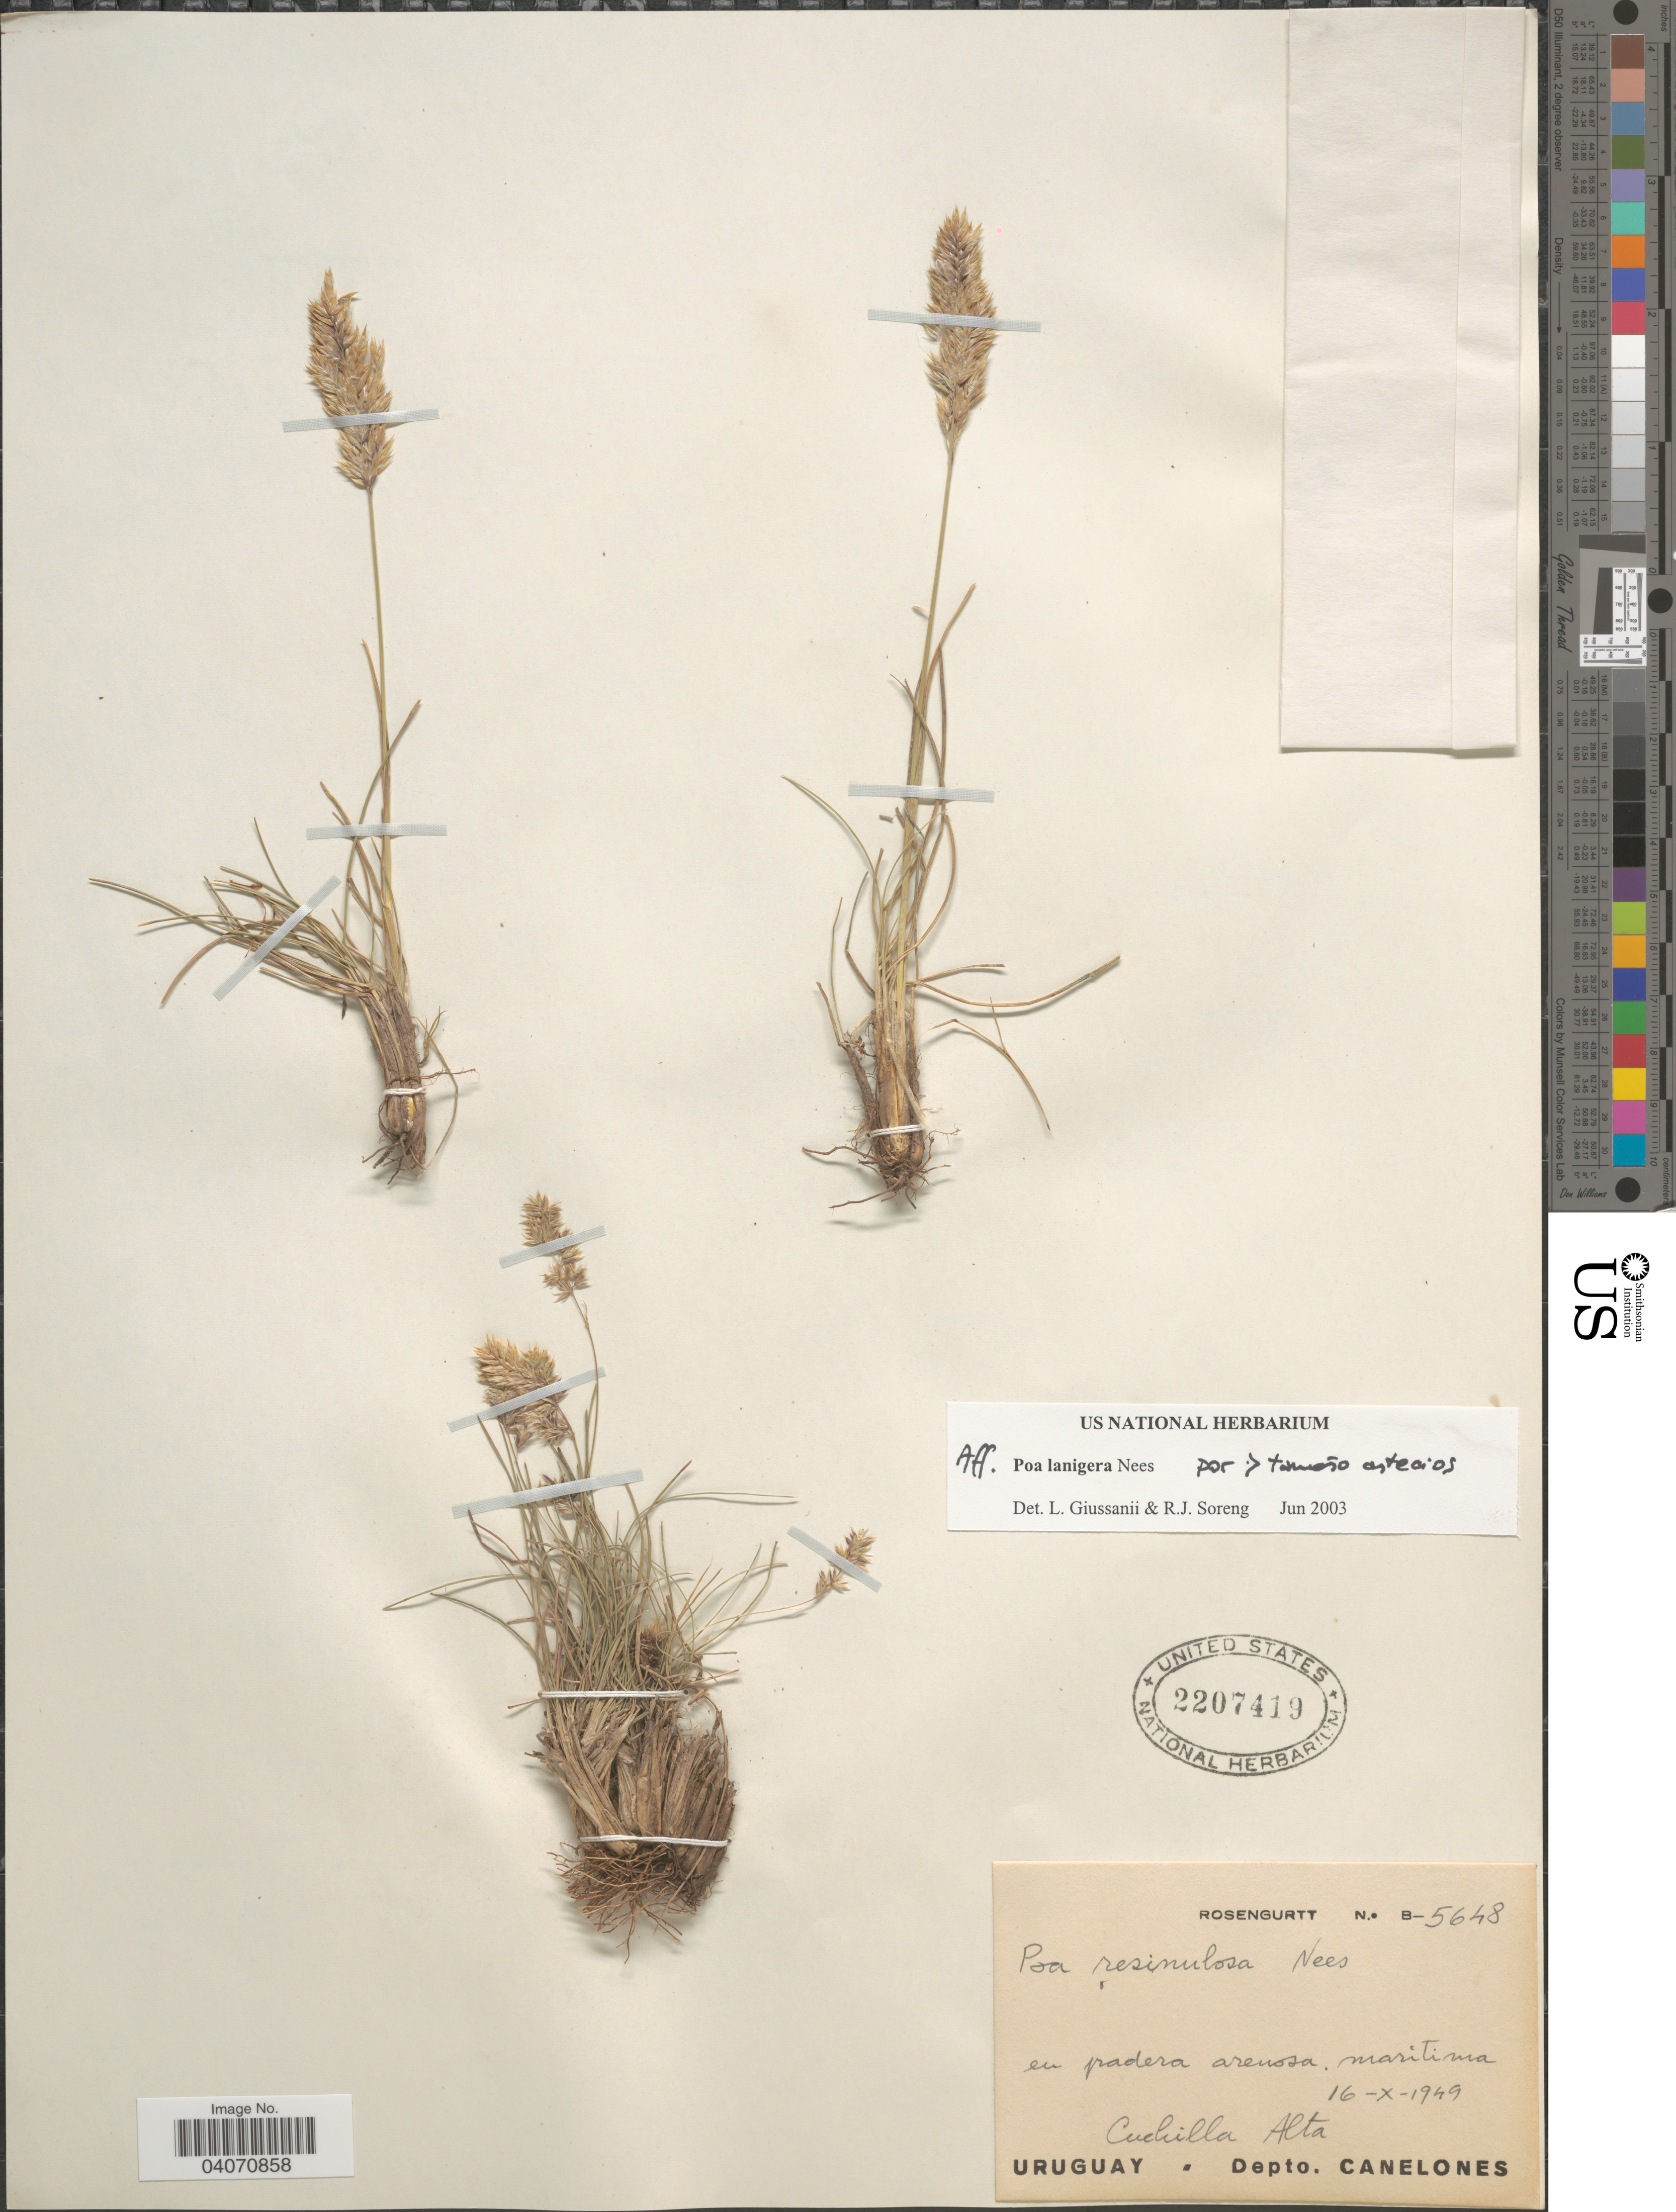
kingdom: Plantae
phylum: Tracheophyta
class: Liliopsida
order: Poales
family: Poaceae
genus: Poa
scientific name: Poa lanigera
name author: Nees in Mart.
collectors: Rosengurtt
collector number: B-5648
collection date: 1949-10-16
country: Uruguay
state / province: Canelones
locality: En padera arenosa maritima. Cuchilla Alta. Depto. Canelones.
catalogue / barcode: US 2207419